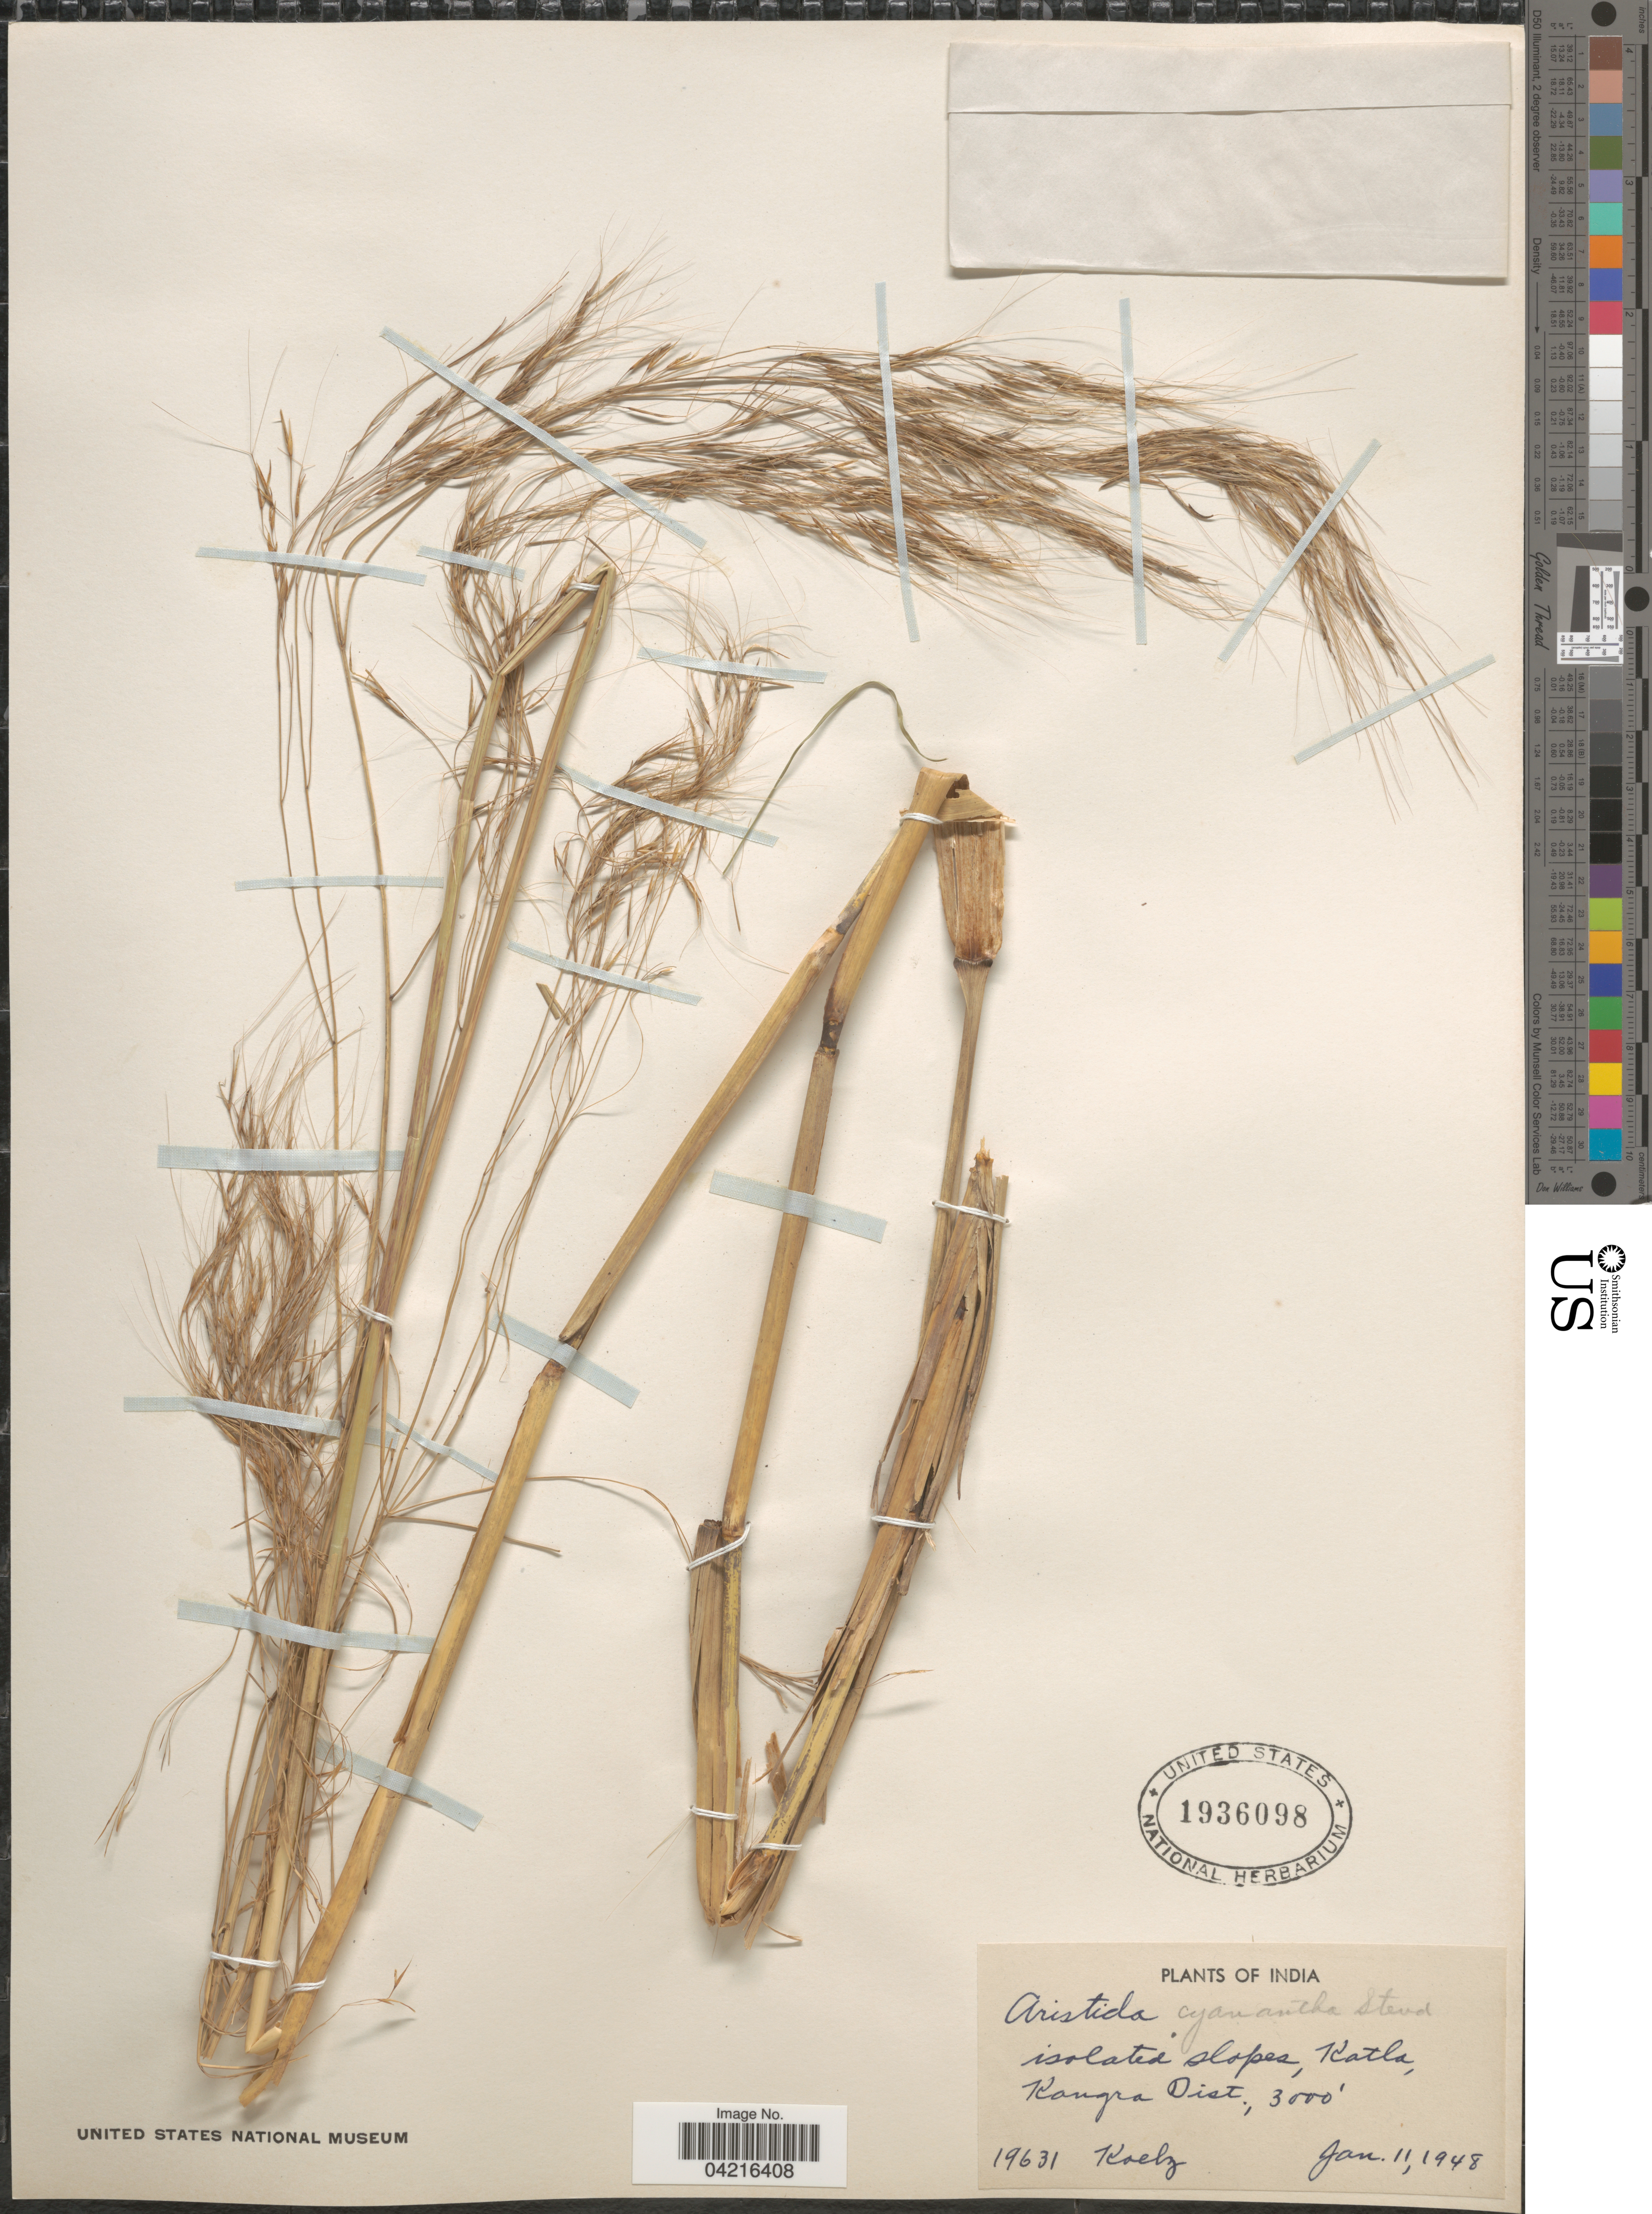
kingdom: Plantae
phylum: Tracheophyta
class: Liliopsida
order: Poales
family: Poaceae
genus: Aristida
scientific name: Aristida cyanantha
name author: Nees ex Steud.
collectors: Koelz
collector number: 19631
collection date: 1948-01-11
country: India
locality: Isolated slopes, Katla, Kangra Dist.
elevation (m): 914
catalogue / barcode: US 1936098